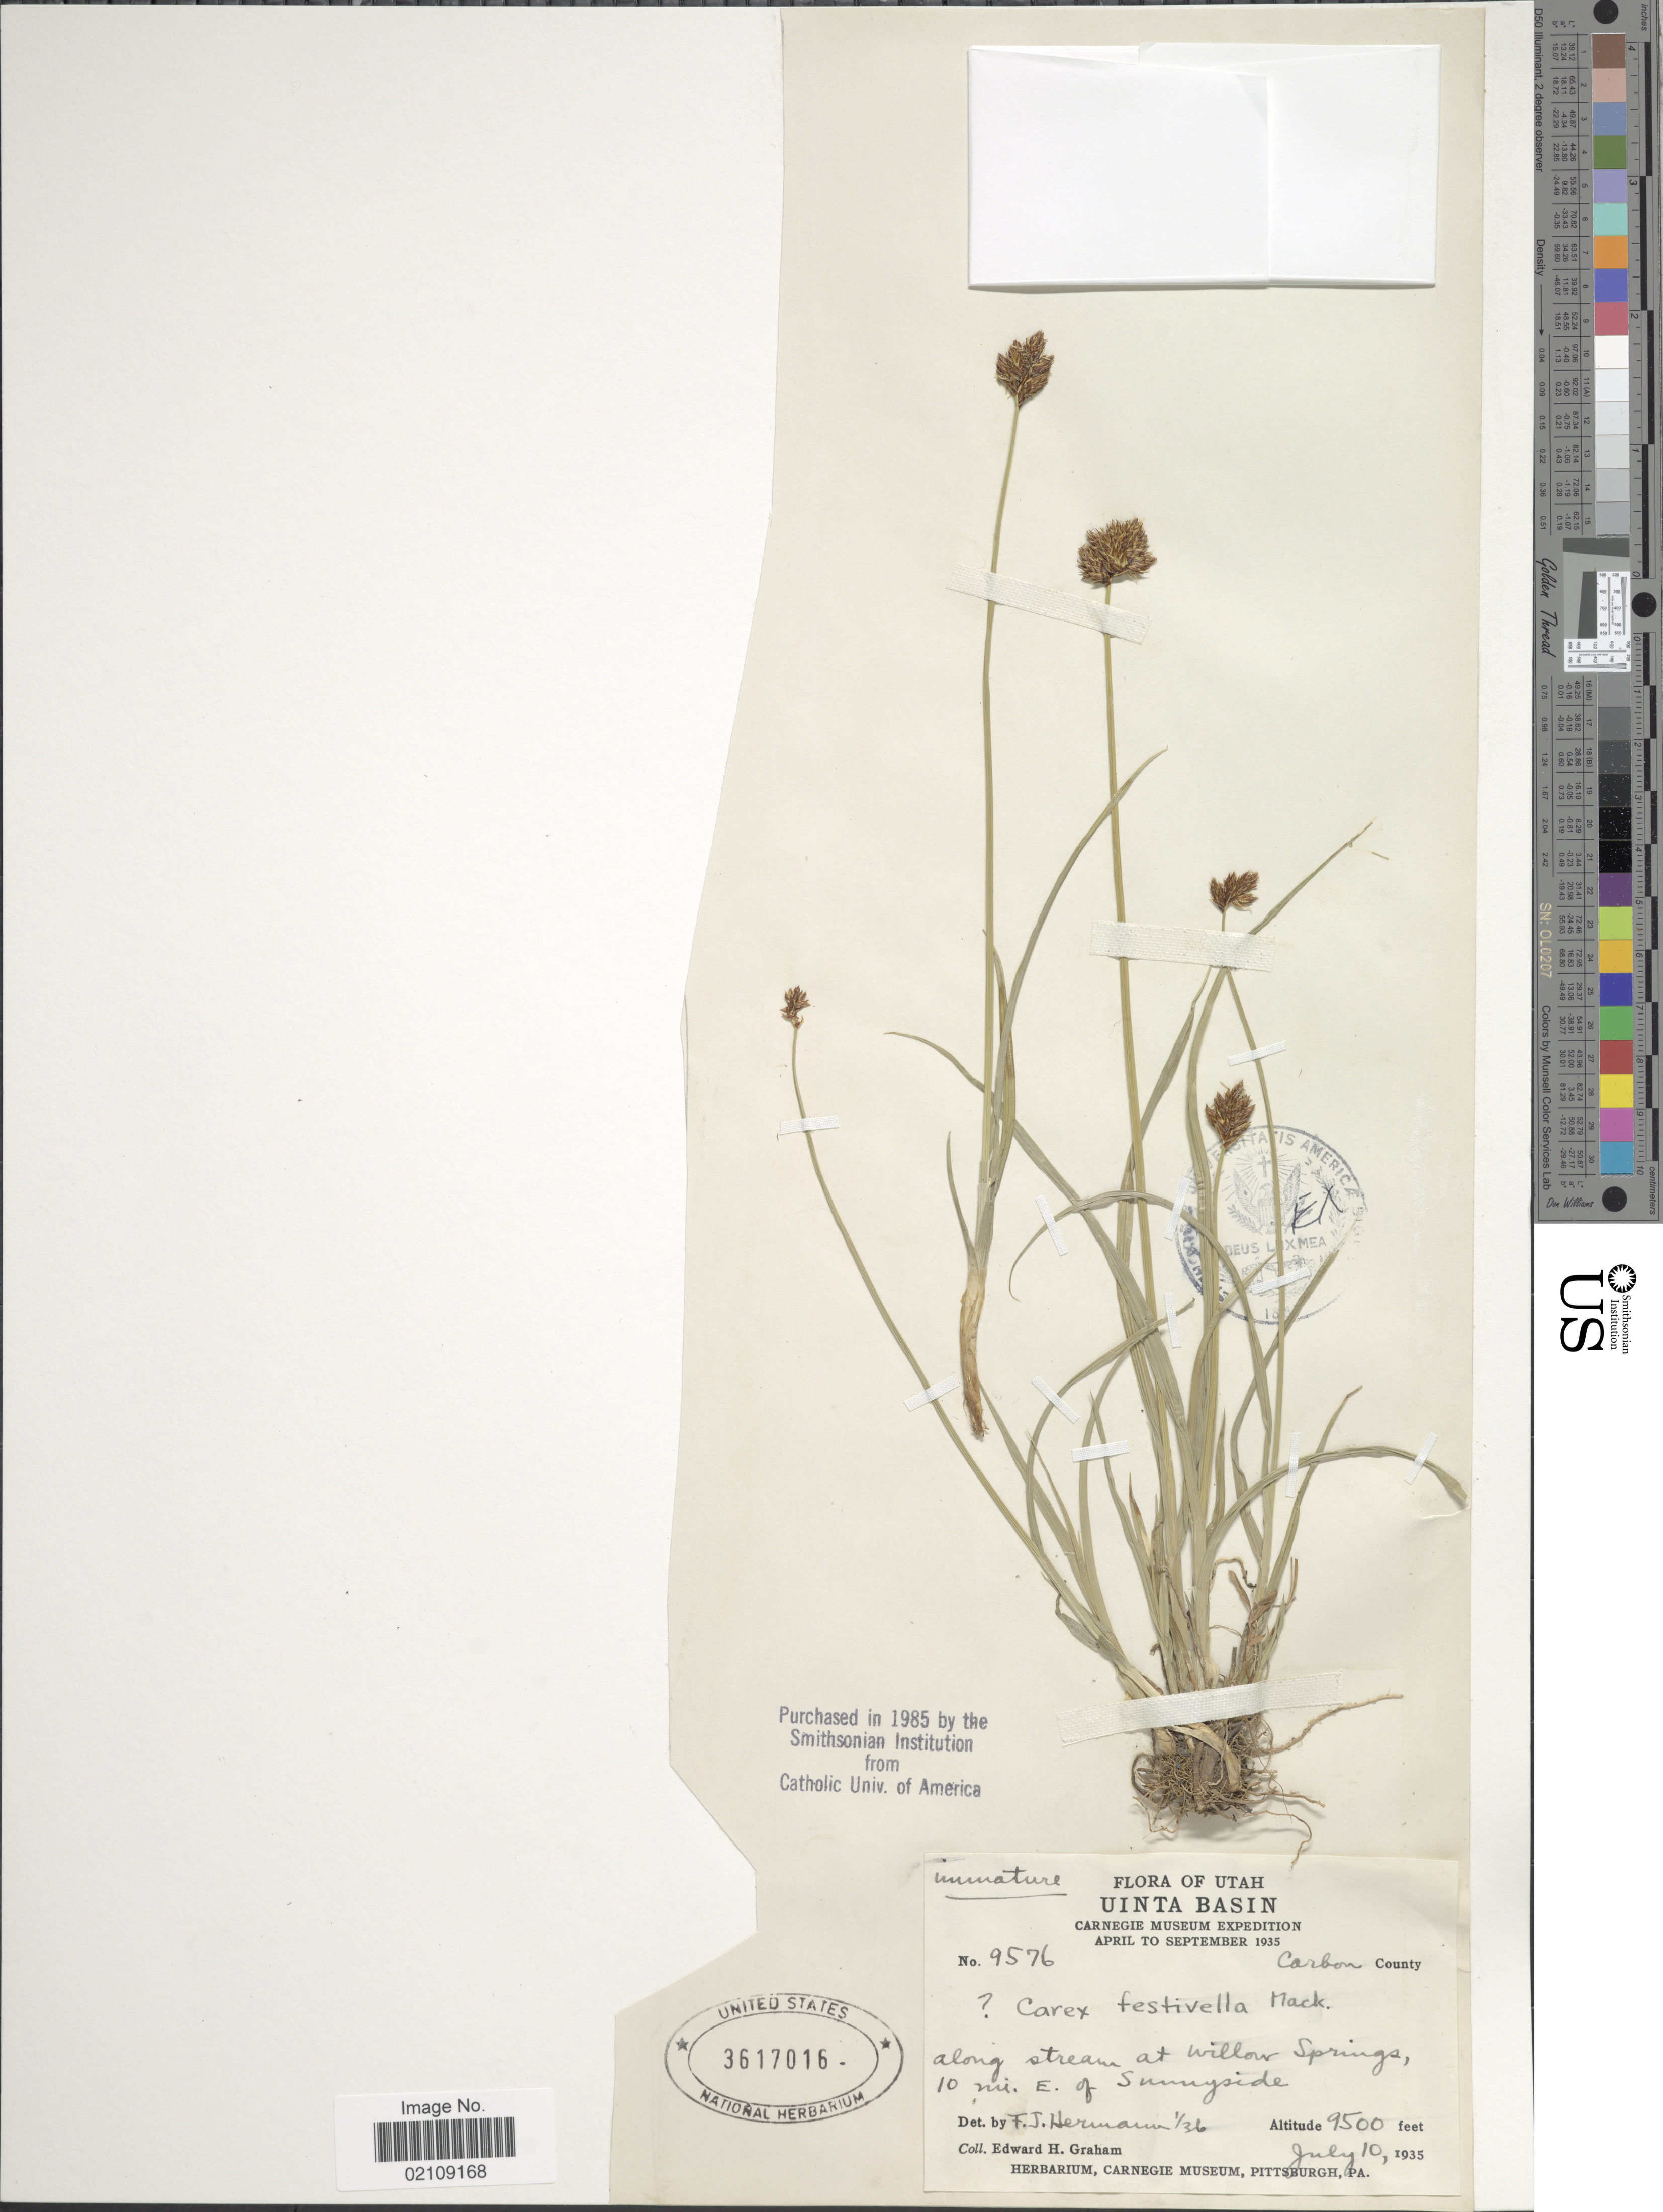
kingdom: Plantae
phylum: Tracheophyta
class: Liliopsida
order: Poales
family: Cyperaceae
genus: Carex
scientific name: Carex microptera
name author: Mack.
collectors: E. H. Graham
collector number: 9576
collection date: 1935-07-10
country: United States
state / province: Utah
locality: Uinta Basin. Carbon County. along stream at Willow Springs, 10 mi. E. of Sunnyside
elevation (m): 2896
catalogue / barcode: US 3617016